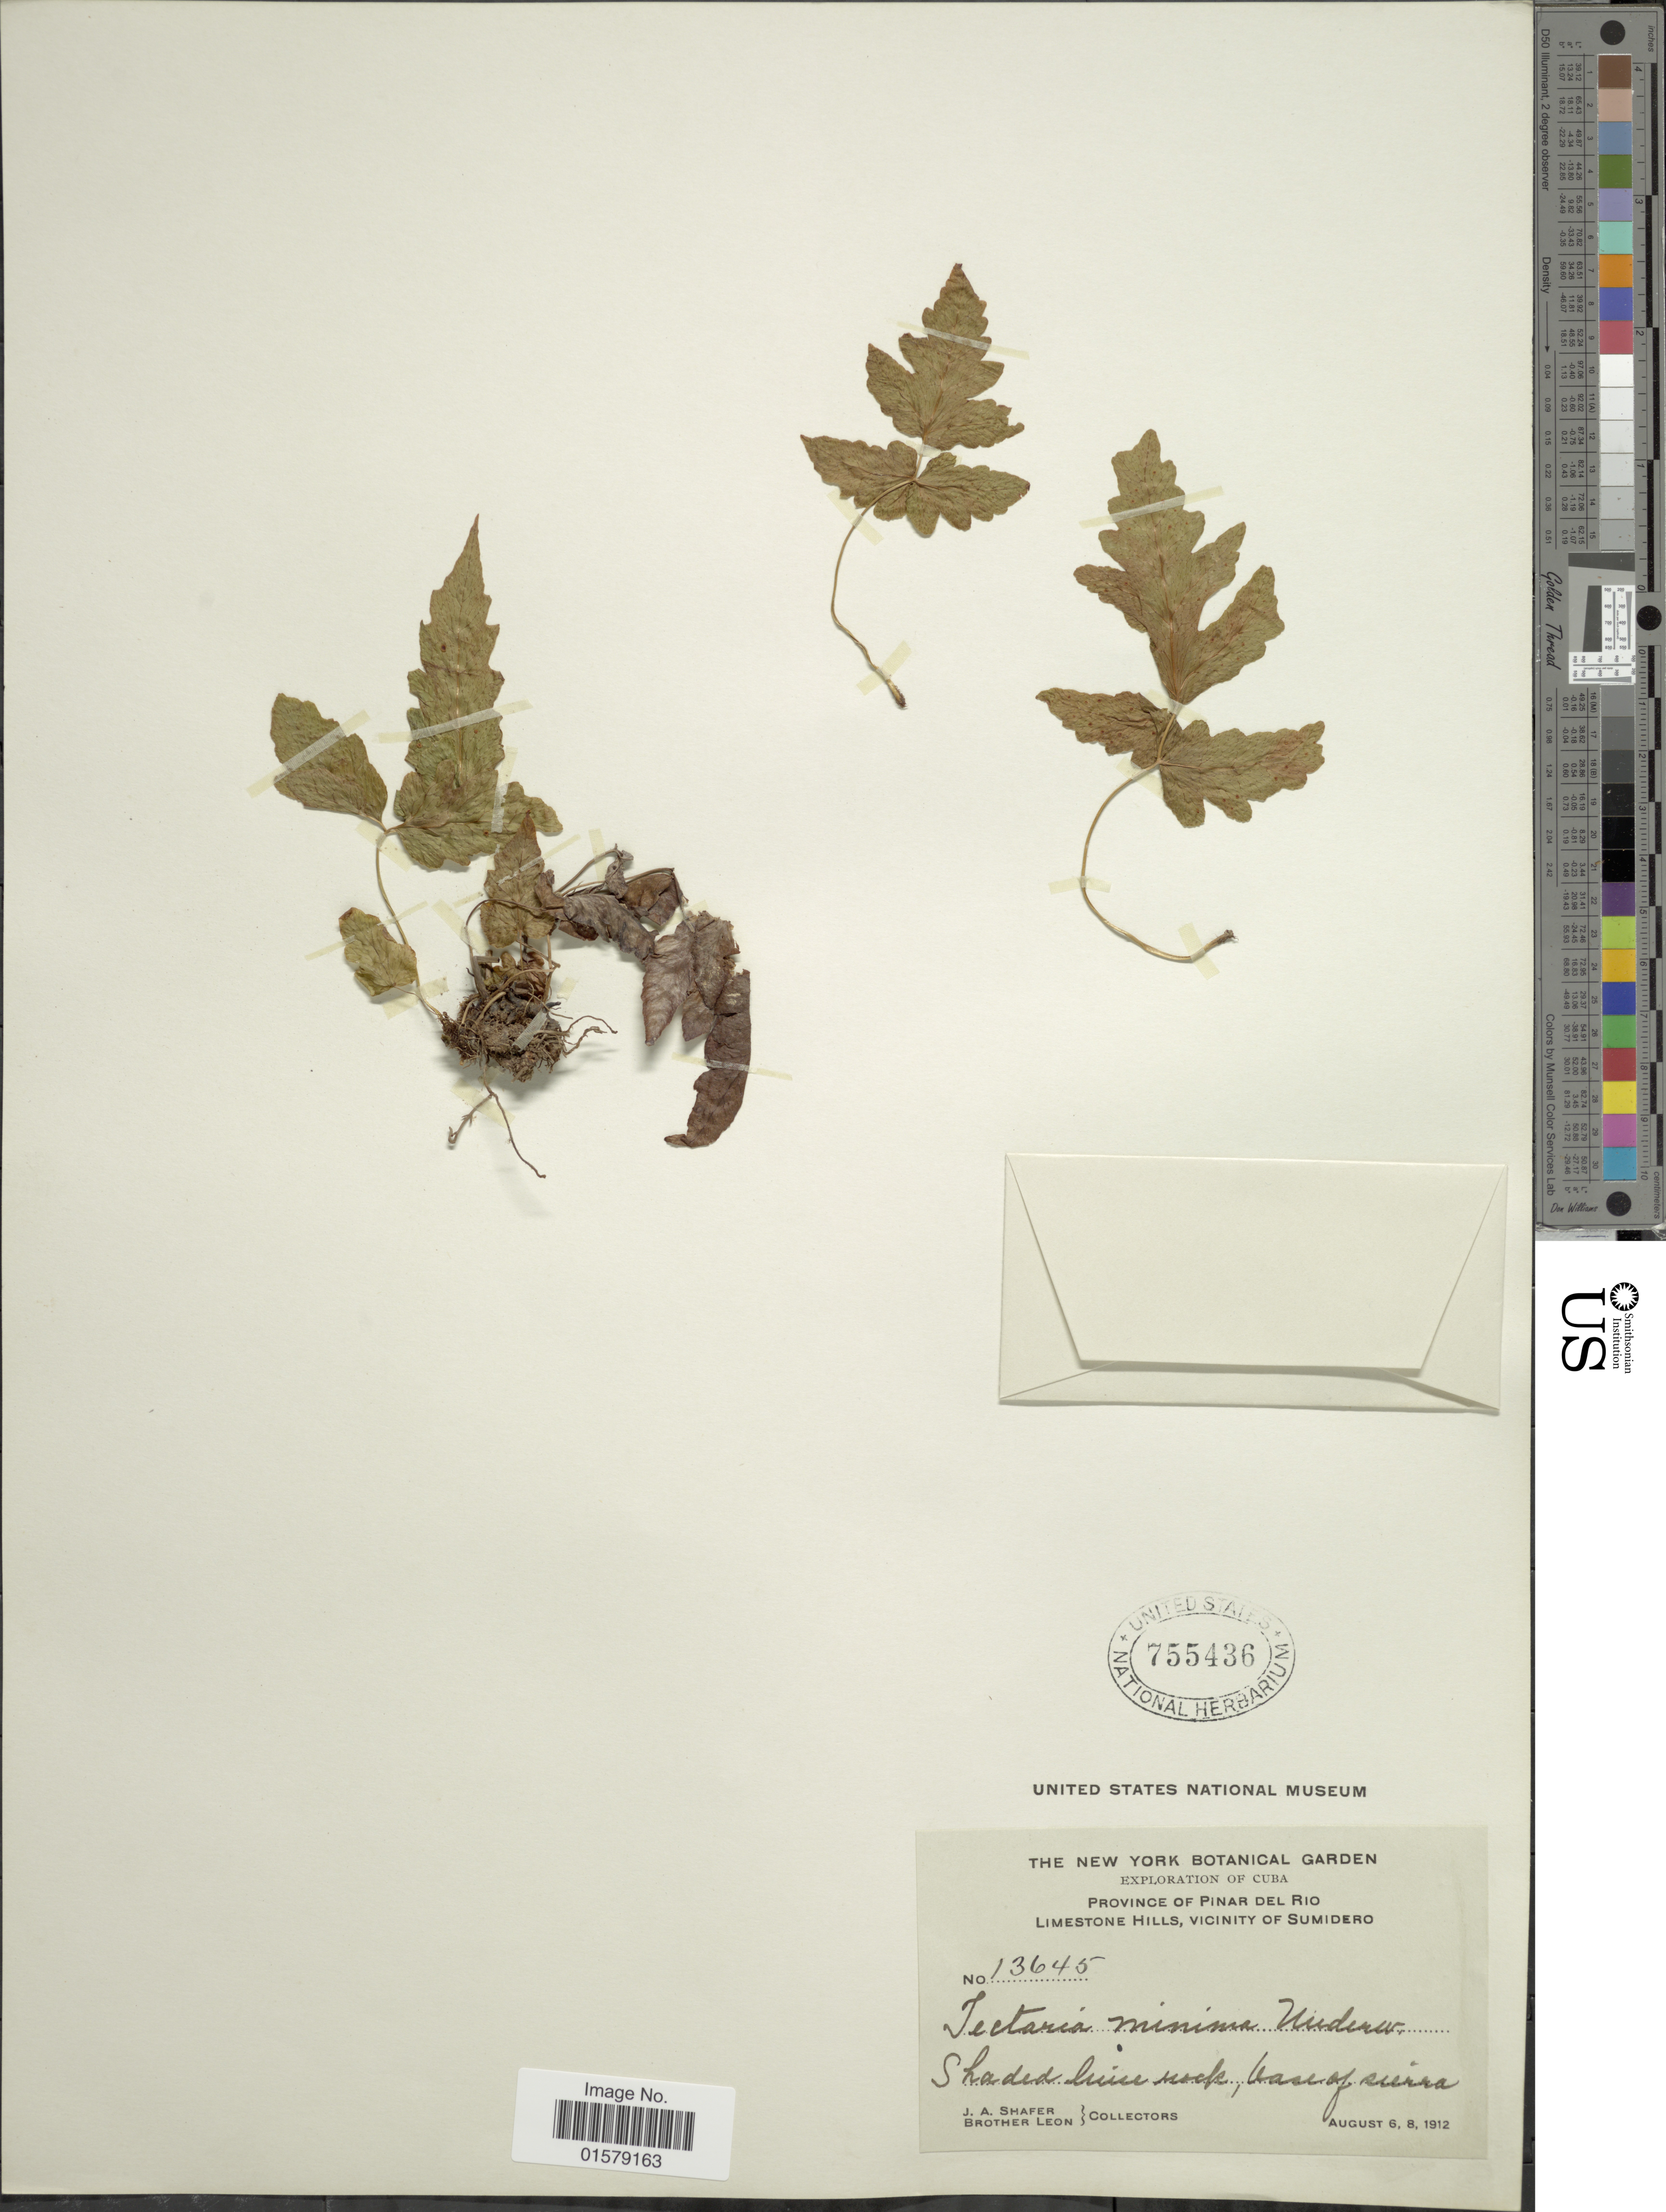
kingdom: Plantae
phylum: Tracheophyta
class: Polypodiopsida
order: Polypodiales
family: Tectariaceae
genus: Tectaria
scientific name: Tectaria fimbriata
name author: (Willd.) Lourteig & Proctor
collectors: J. A. Shafer & Bro. León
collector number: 13645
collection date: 1912-08-06/1912-08-08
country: Cuba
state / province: Pinar del Río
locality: Limestone Hills, Vicinity of Sumidero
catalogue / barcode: US 755436